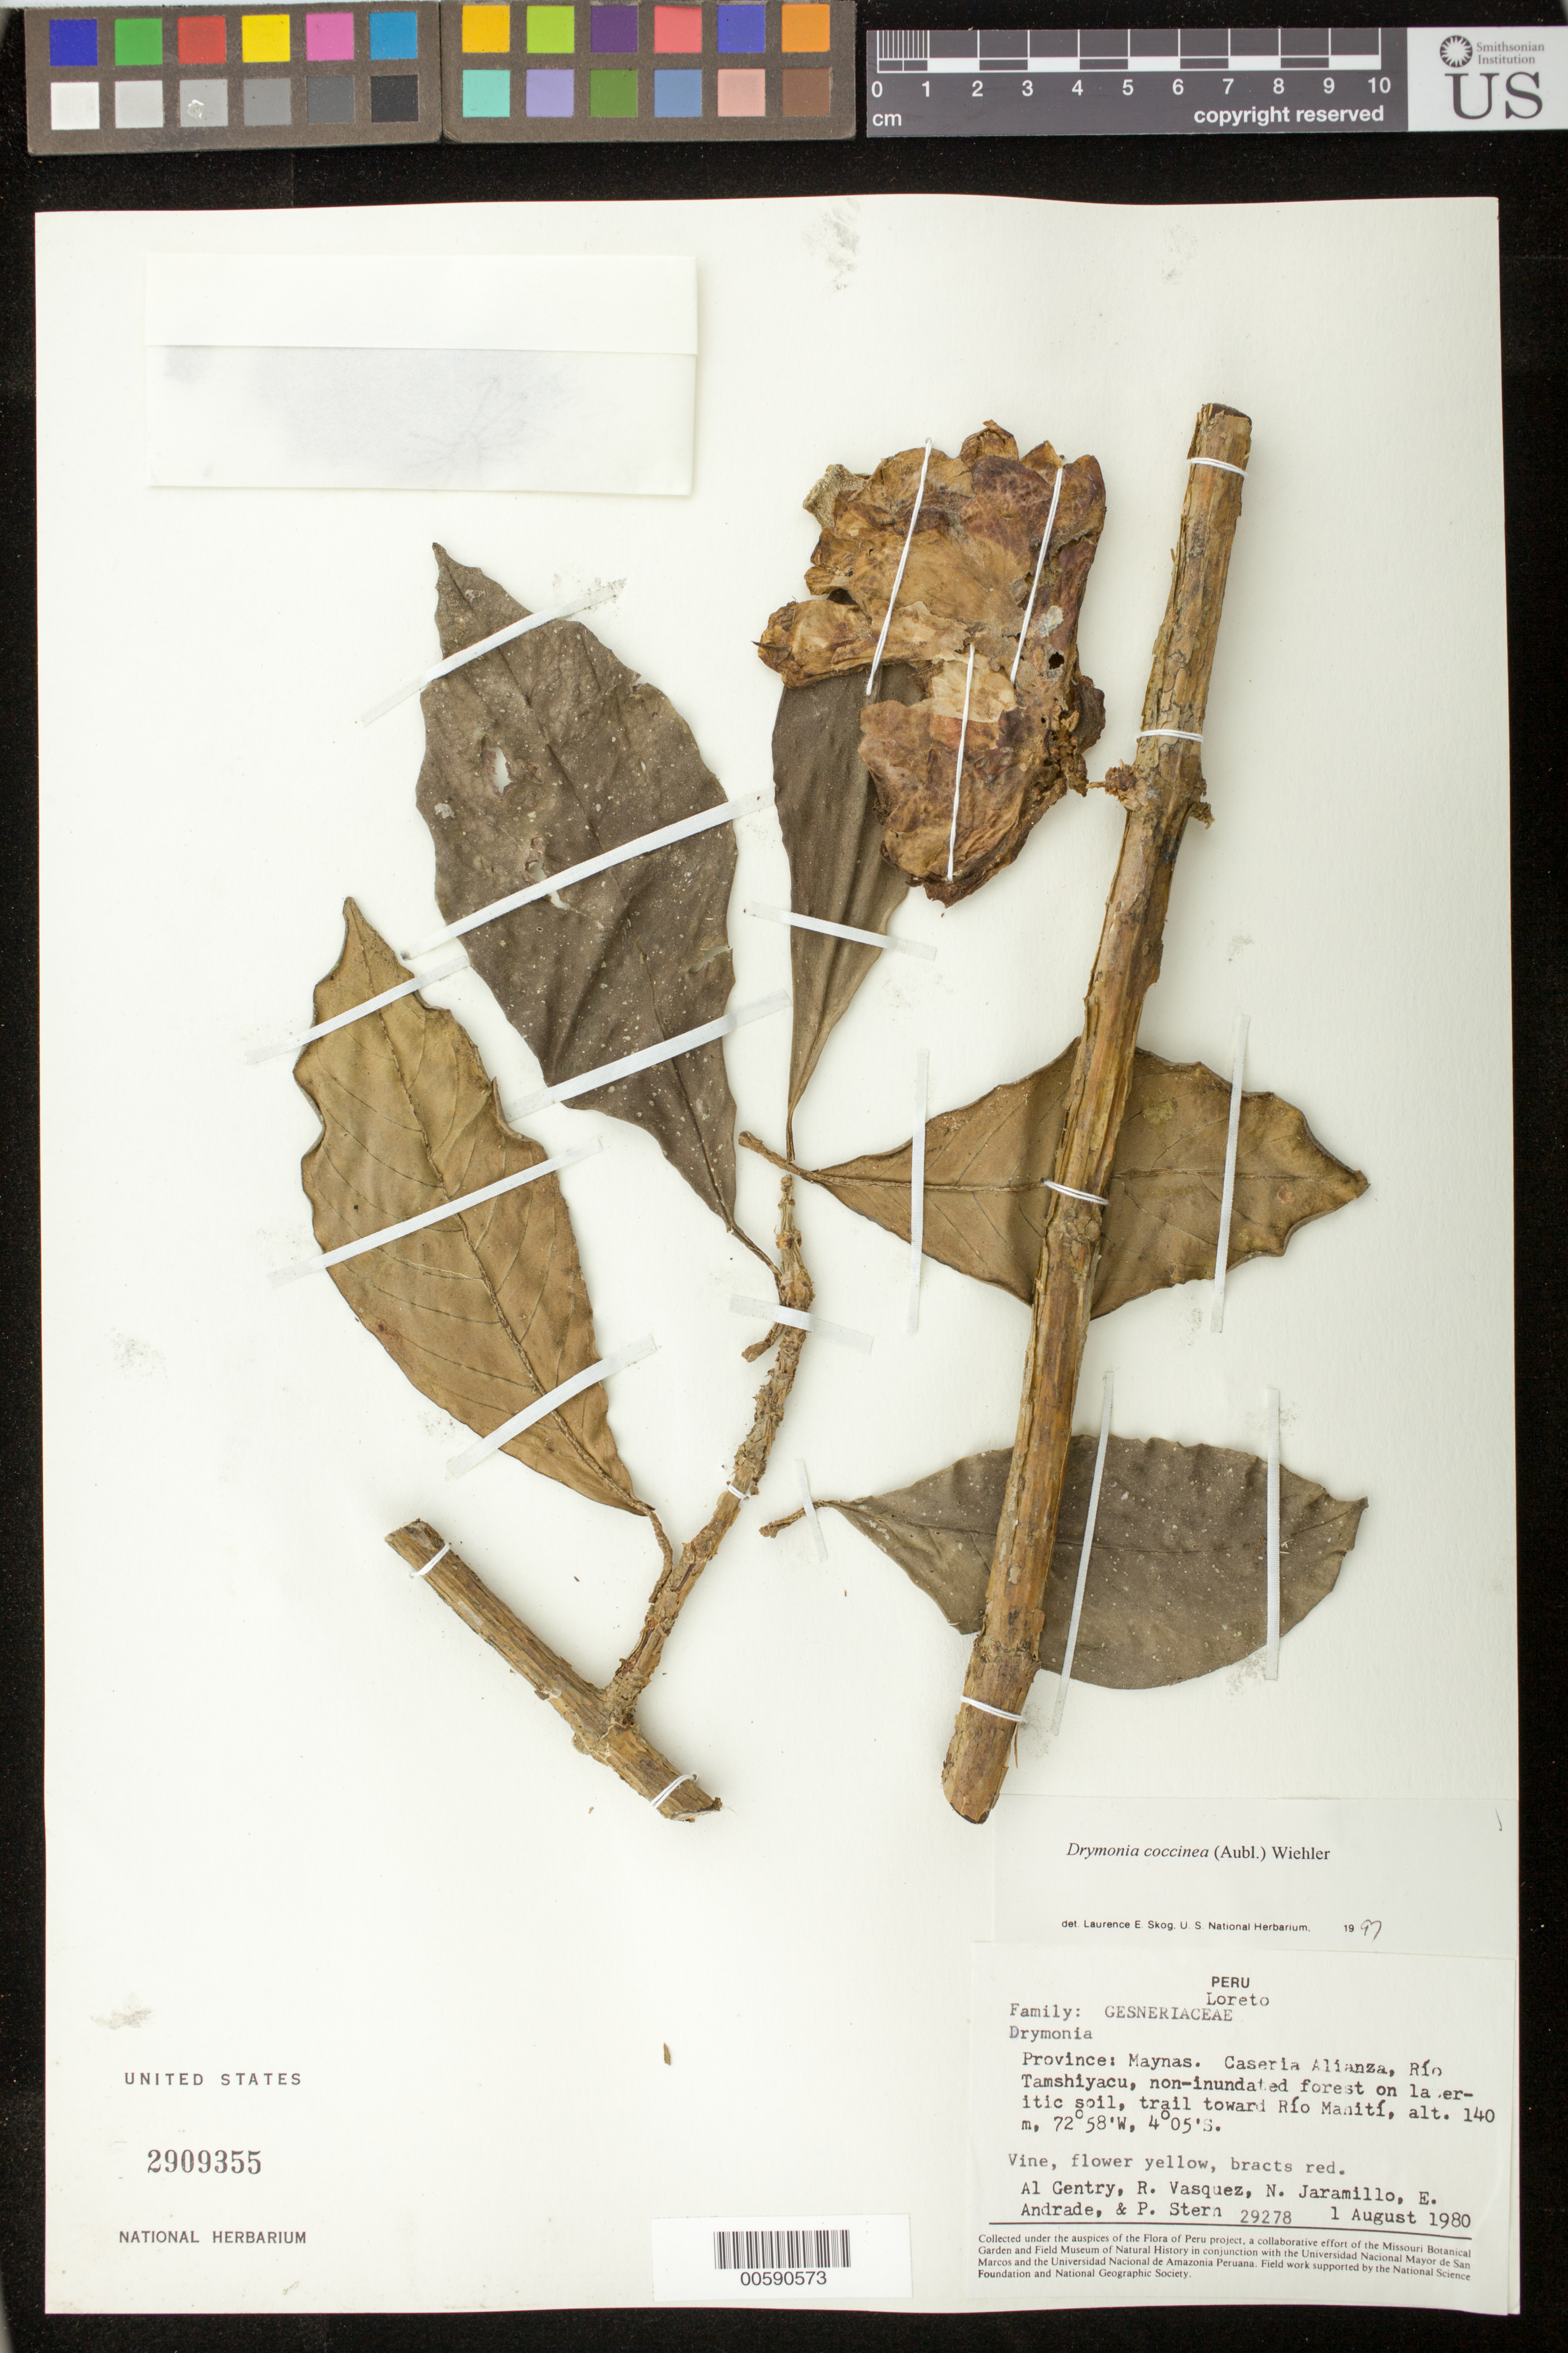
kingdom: Plantae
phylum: Tracheophyta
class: Magnoliopsida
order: Lamiales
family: Gesneriaceae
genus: Drymonia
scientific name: Drymonia coccinea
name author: (Aubl.) Wiehler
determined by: Skog, Laurence E.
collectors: A. H. Gentry & et al.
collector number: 29278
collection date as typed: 01 Aug 1980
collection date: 1980-08-01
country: Peru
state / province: Loreto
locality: Prov. Maynas; Caseria Alianza, Río Tamshiyacu, trail toward Río Manití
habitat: Non-inundated forest on lateritic soil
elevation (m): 140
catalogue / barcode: US 2909355